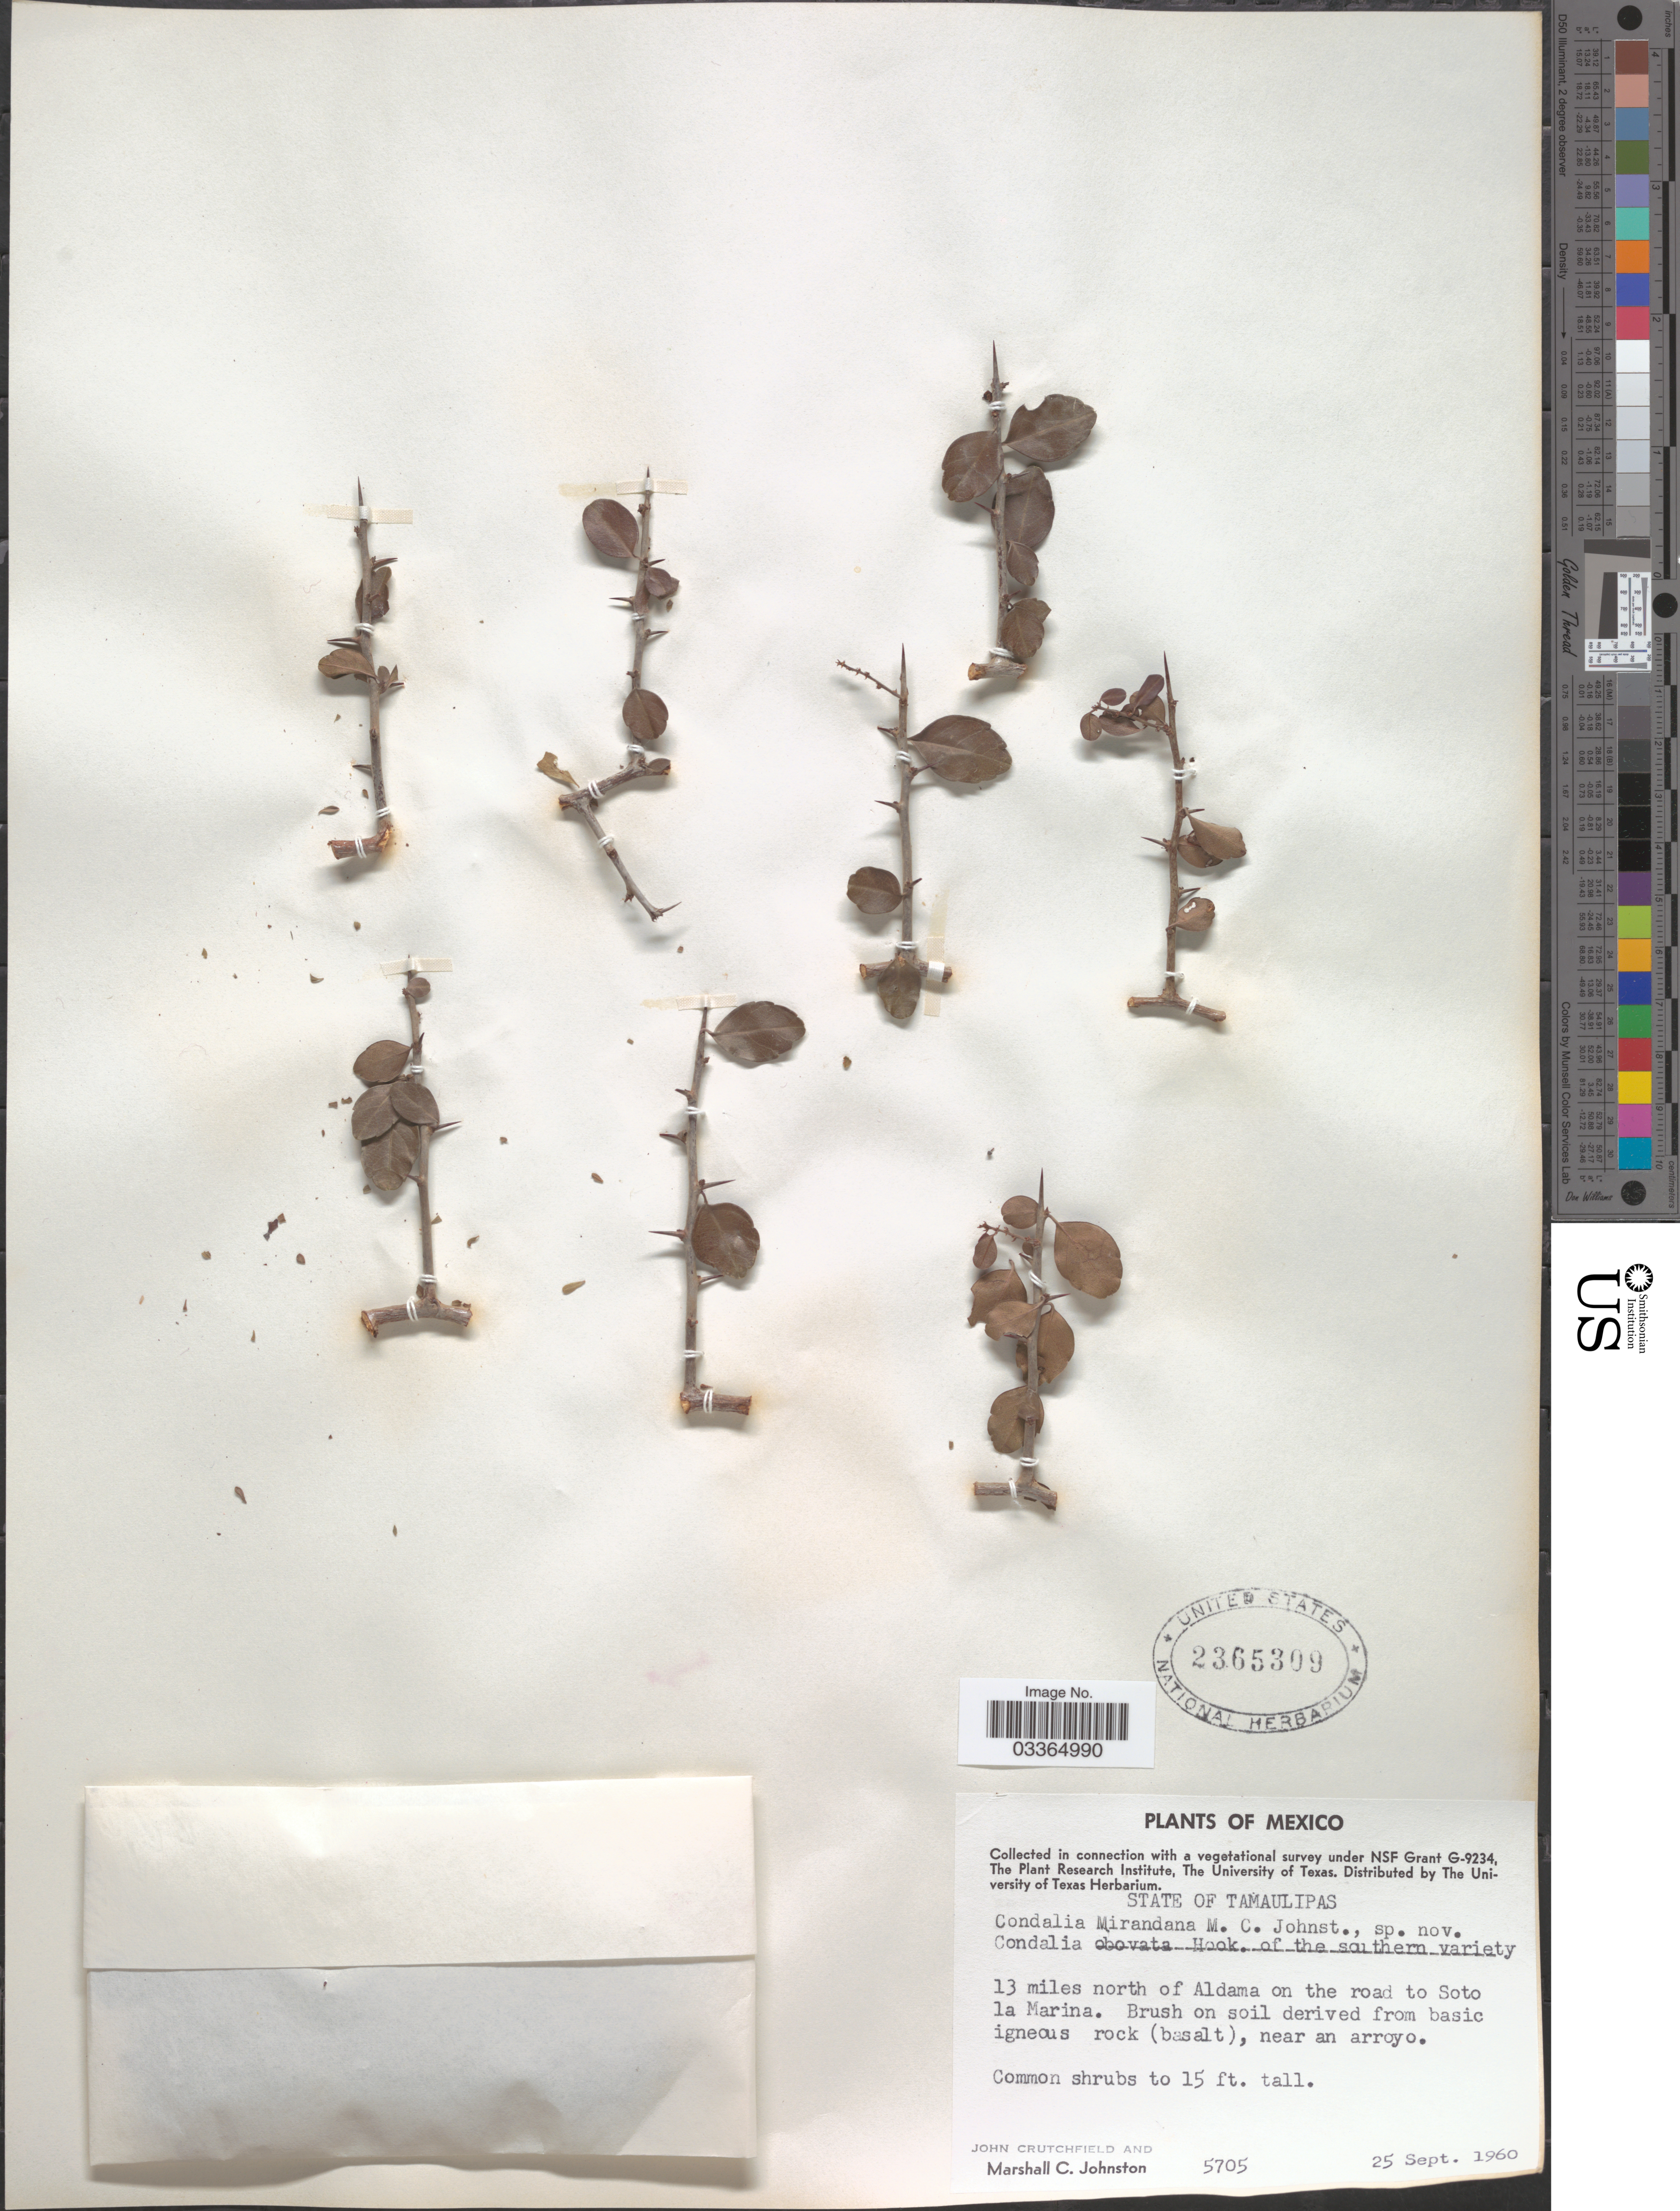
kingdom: Plantae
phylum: Tracheophyta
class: Magnoliopsida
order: Rosales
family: Rhamnaceae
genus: Condalia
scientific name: Condalia warnockii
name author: M.C. Johnst.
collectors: J. Crutchfield & M. Johnston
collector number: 5705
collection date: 1960-09-25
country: Mexico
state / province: Tamaulipas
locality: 13 miles north of Aldama on road to Soto La Marina.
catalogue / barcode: US 2365309